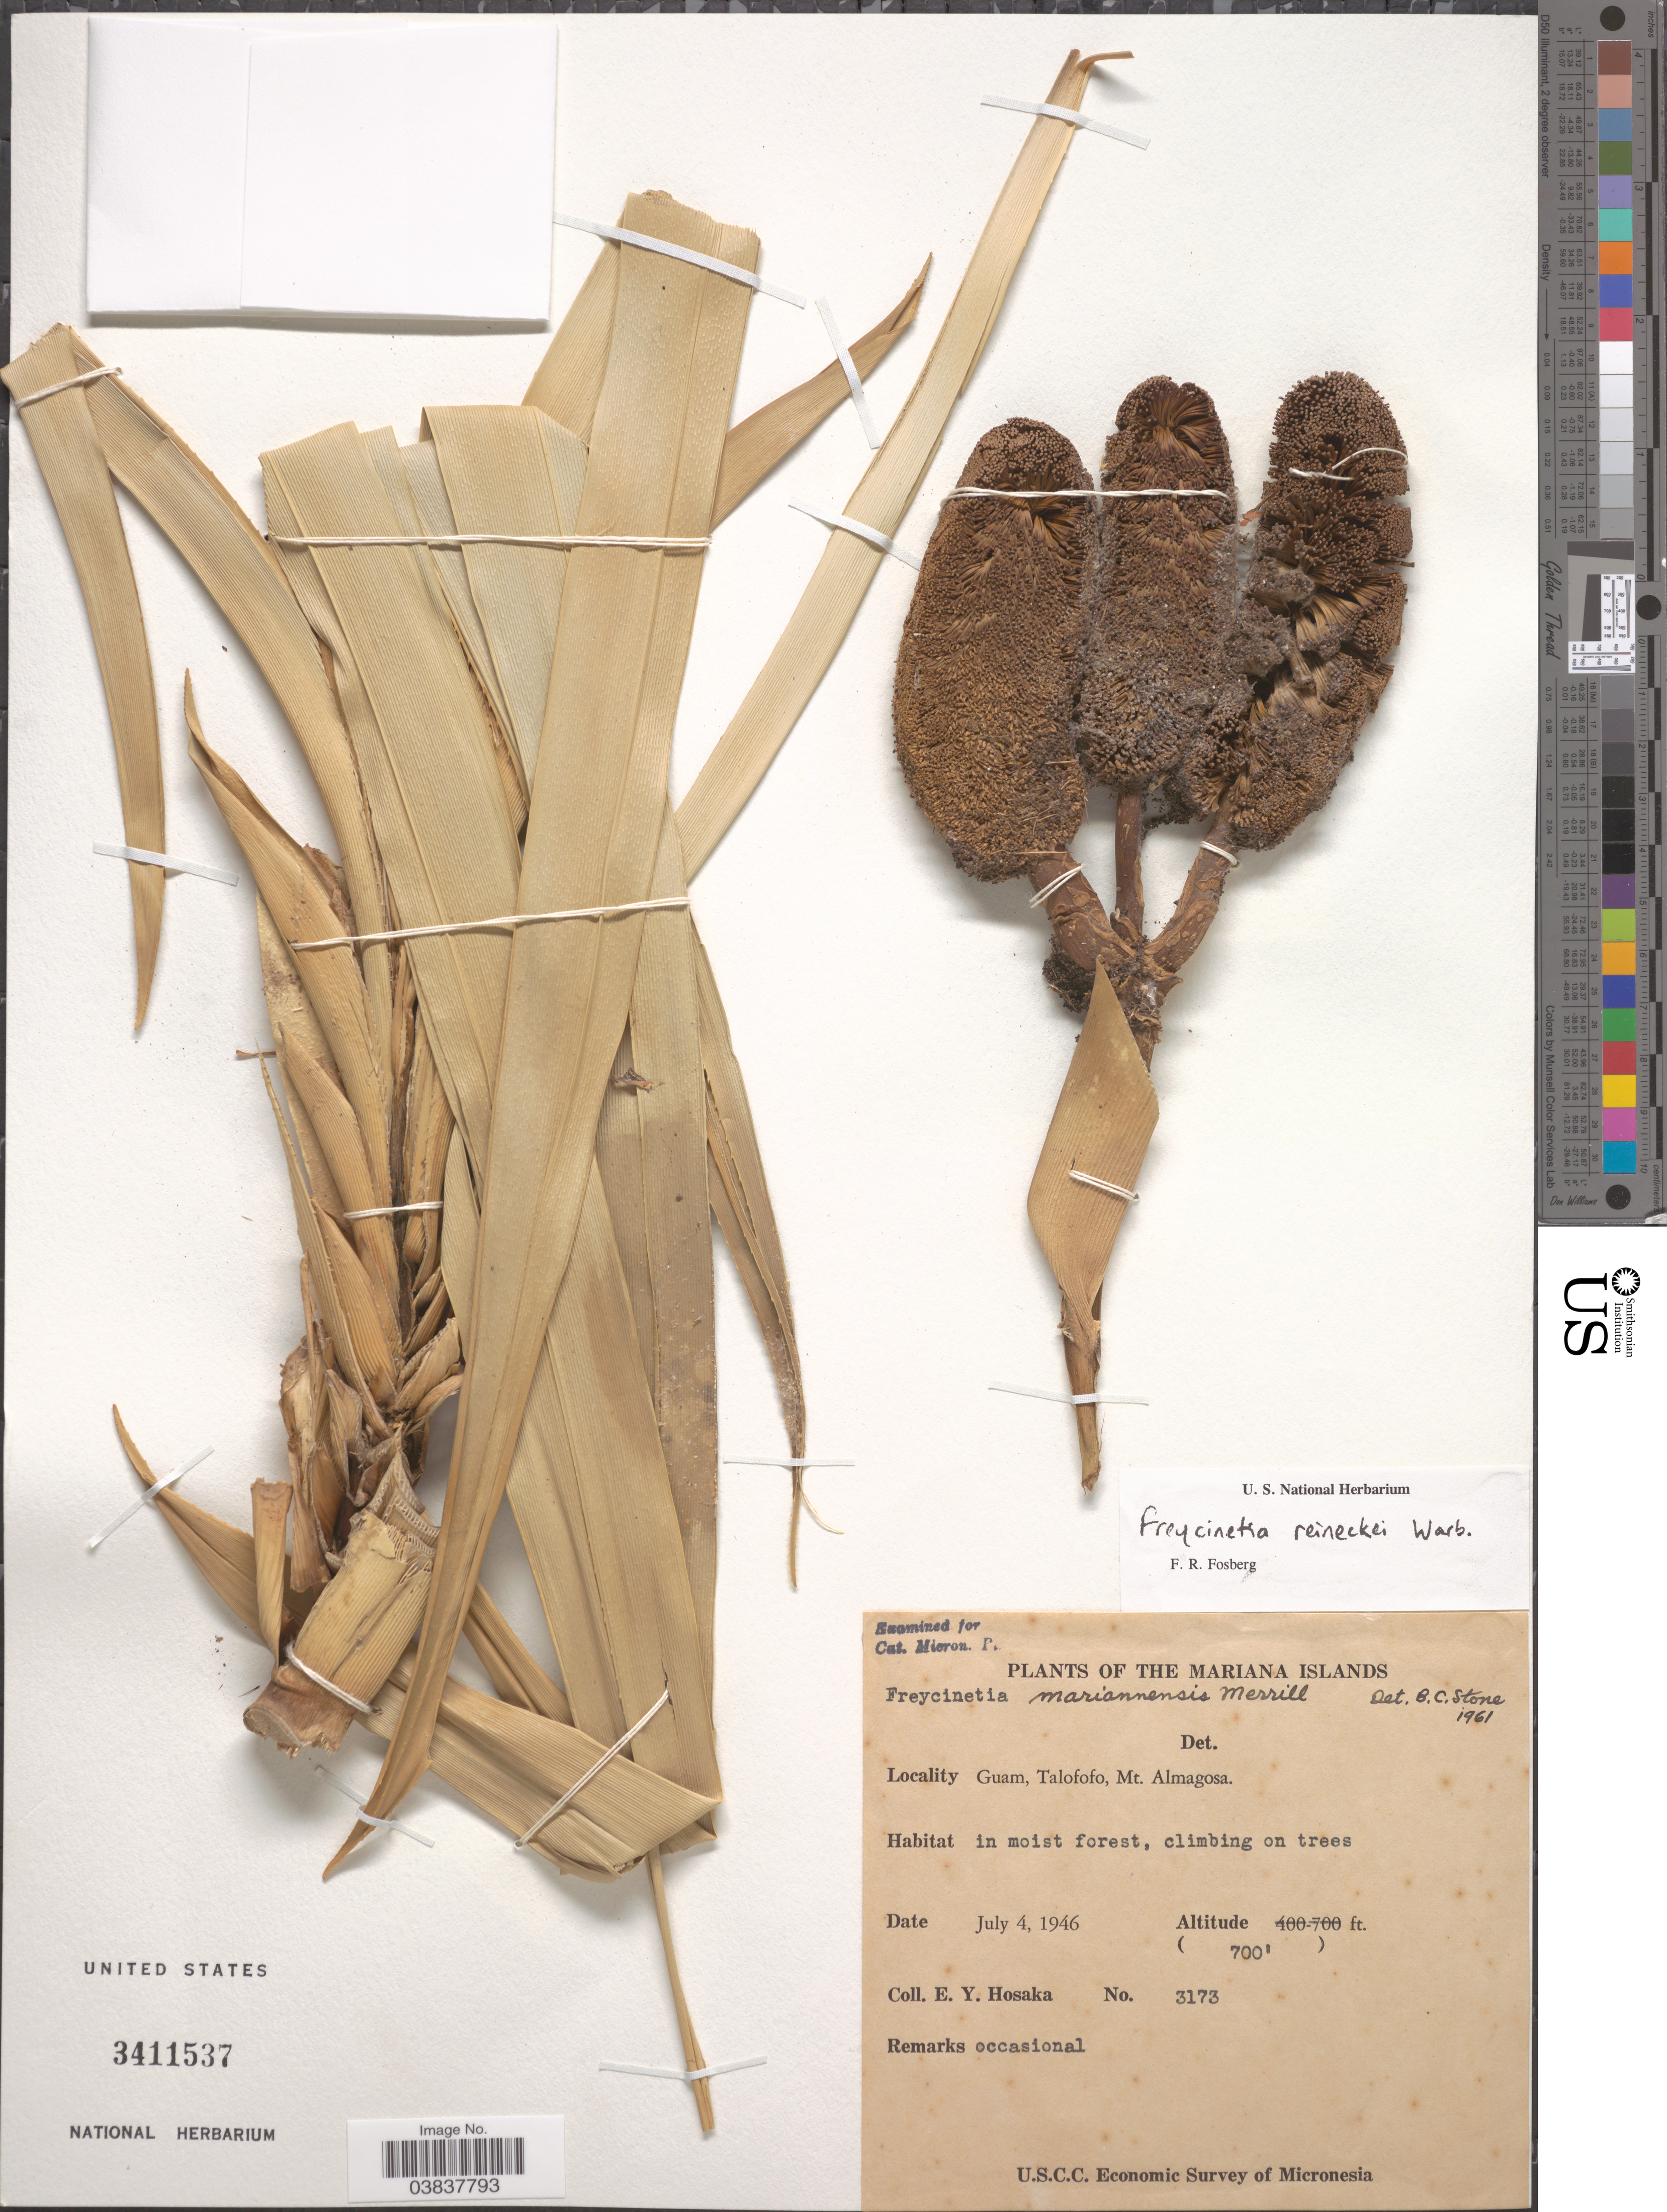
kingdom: Plantae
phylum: Tracheophyta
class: Liliopsida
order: Pandanales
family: Pandanaceae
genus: Freycinetia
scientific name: Freycinetia reineckei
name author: Warb. ex Reinecke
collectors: E. Y. Hosaka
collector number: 3173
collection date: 1946-07-04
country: Guam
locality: The Mariana Islands. Talofofo, Mt. Almagosa.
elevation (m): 213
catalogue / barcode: US 3411537